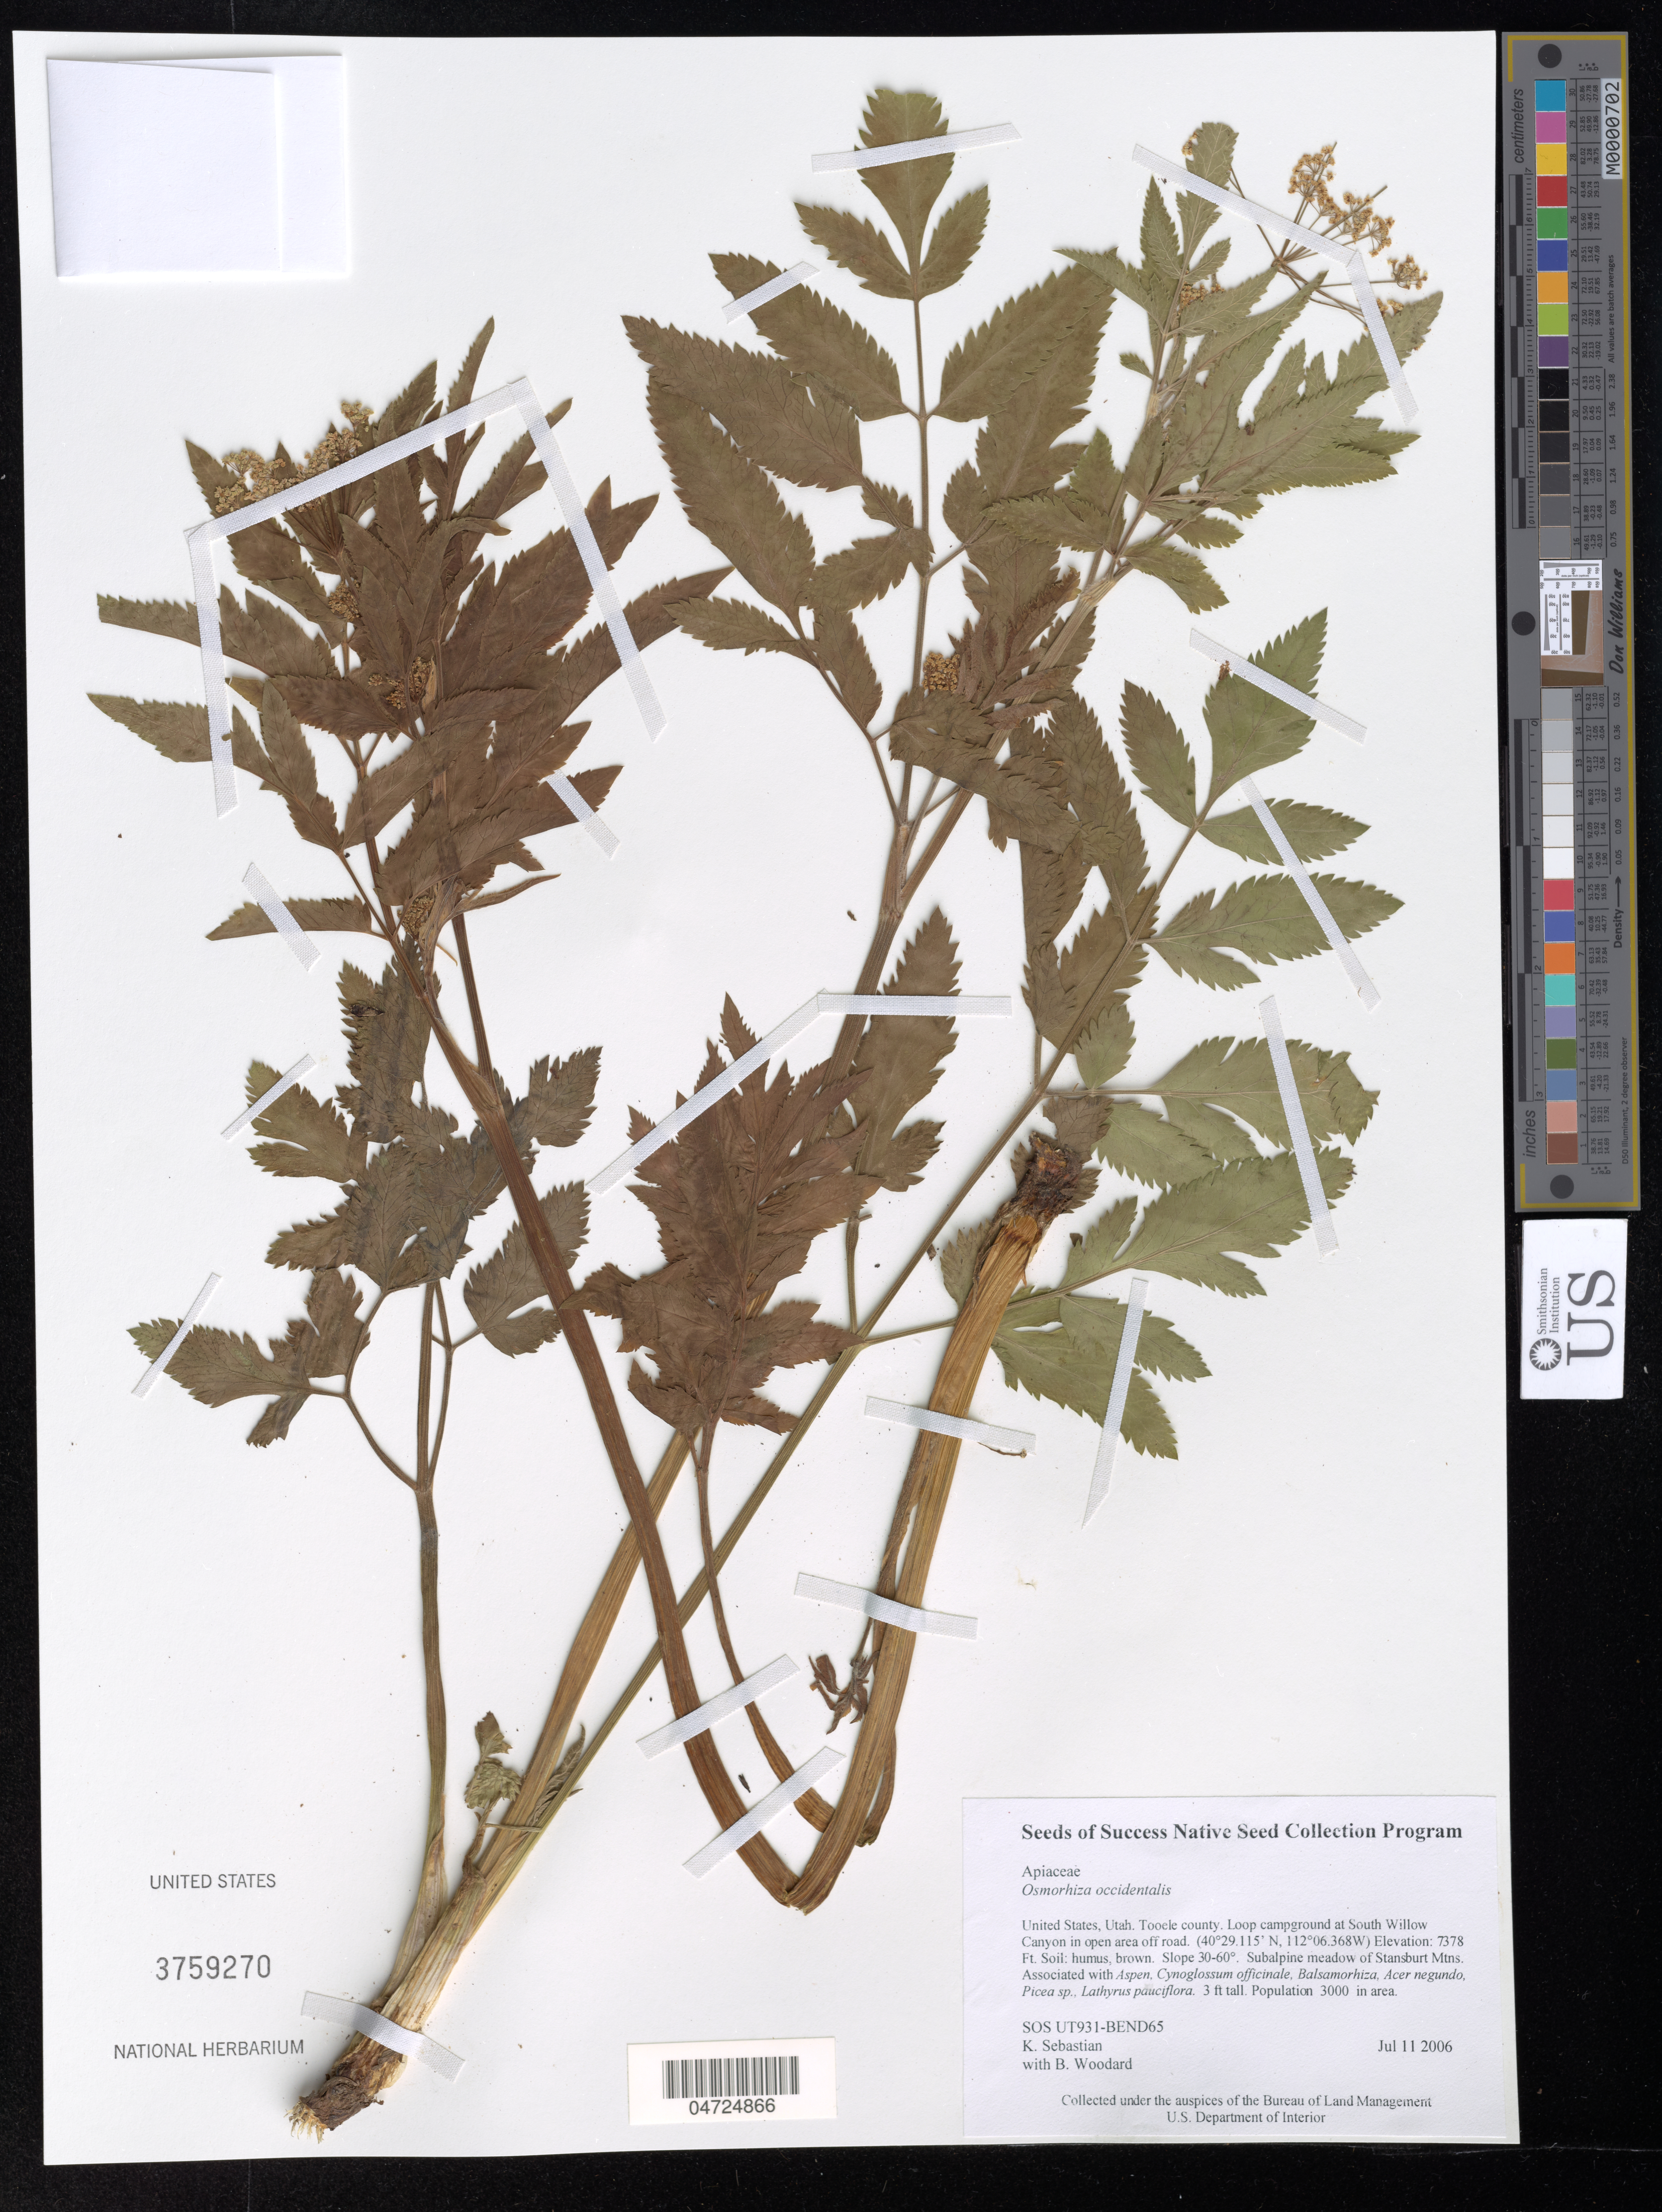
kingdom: Plantae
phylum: Tracheophyta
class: Magnoliopsida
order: Apiales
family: Apiaceae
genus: Osmorhiza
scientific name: Osmorhiza occidentalis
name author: (Nutt.) Torr.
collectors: K. Sebastian & B. Woodard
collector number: SOS UT931-BEND65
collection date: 2006-07-11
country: United States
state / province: Utah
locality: Tooele county. Loop campground at South Willow Canyon in open area off road. Subalpine meadow of Stansburt Mtns.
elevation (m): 2249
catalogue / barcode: US 3759270